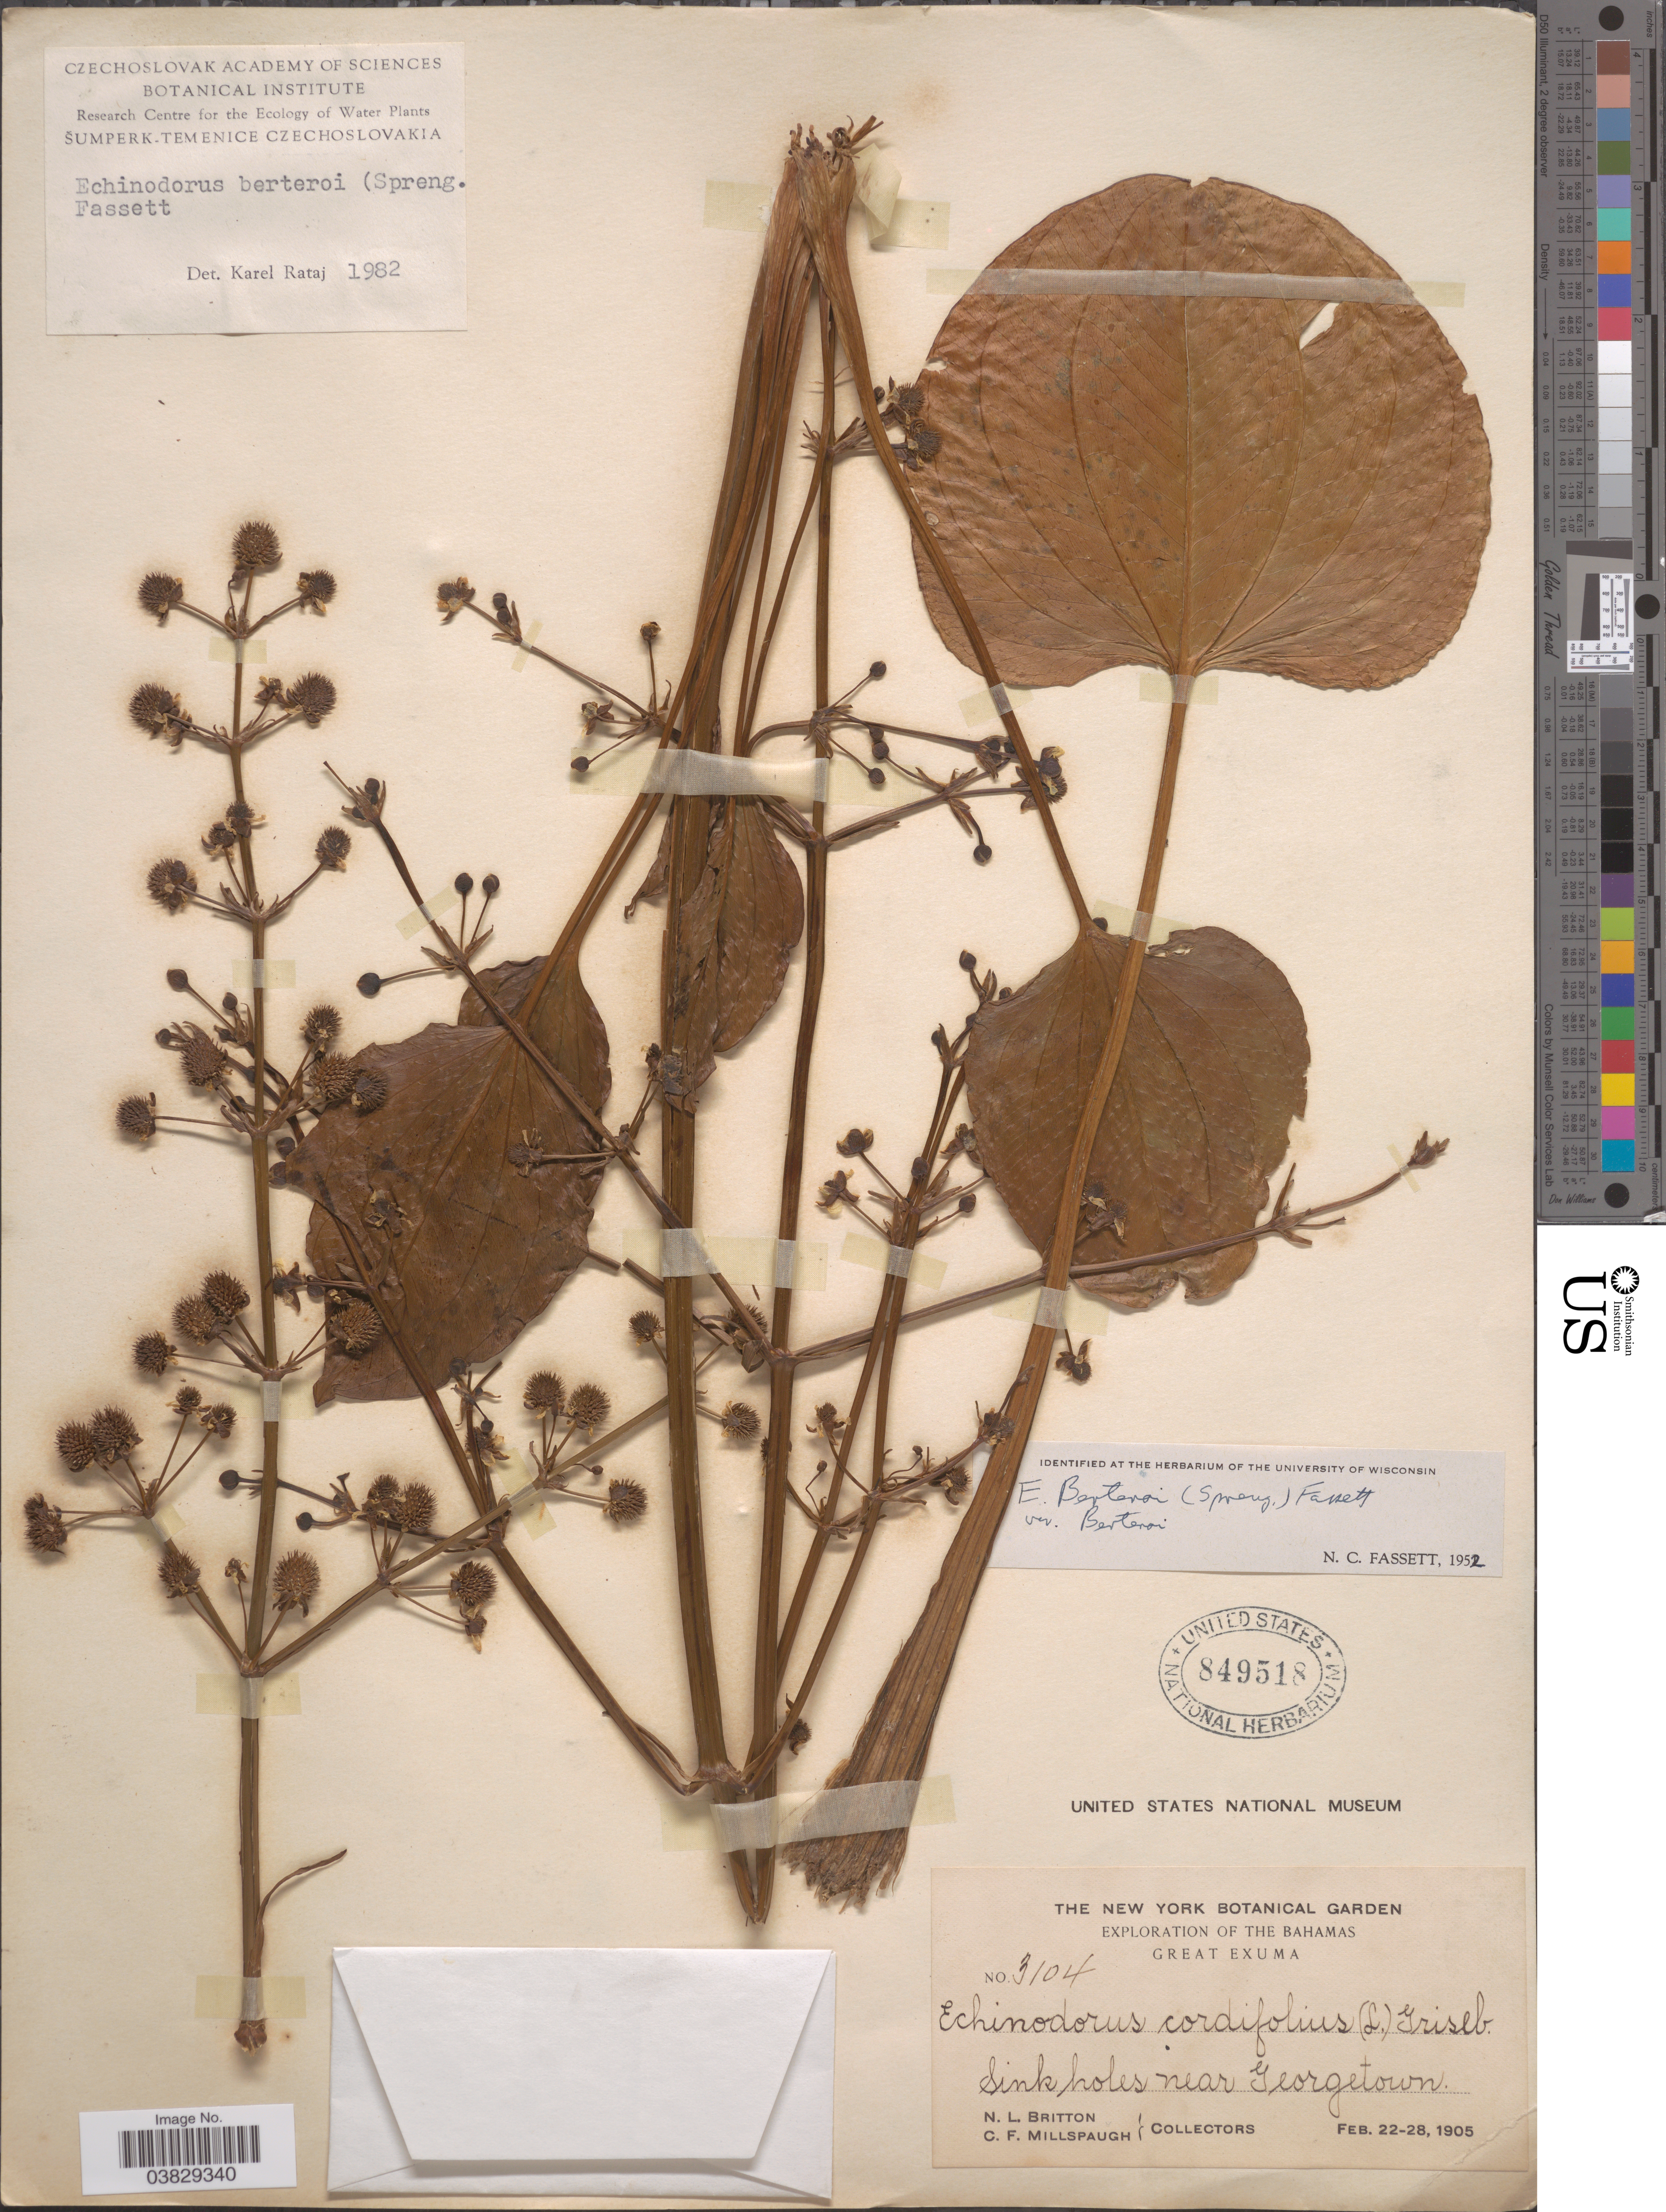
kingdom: Plantae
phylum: Tracheophyta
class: Liliopsida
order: Alismatales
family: Alismataceae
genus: Echinodorus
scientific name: Echinodorus berteroi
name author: (Spreng.) Fassett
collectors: N. Britton & C. F. Millspaugh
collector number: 3104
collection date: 1905-02-22/1905-02-28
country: Bahamas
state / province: Exuma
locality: Great Exuma. Sink holes near Georgetown.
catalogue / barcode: US 849518